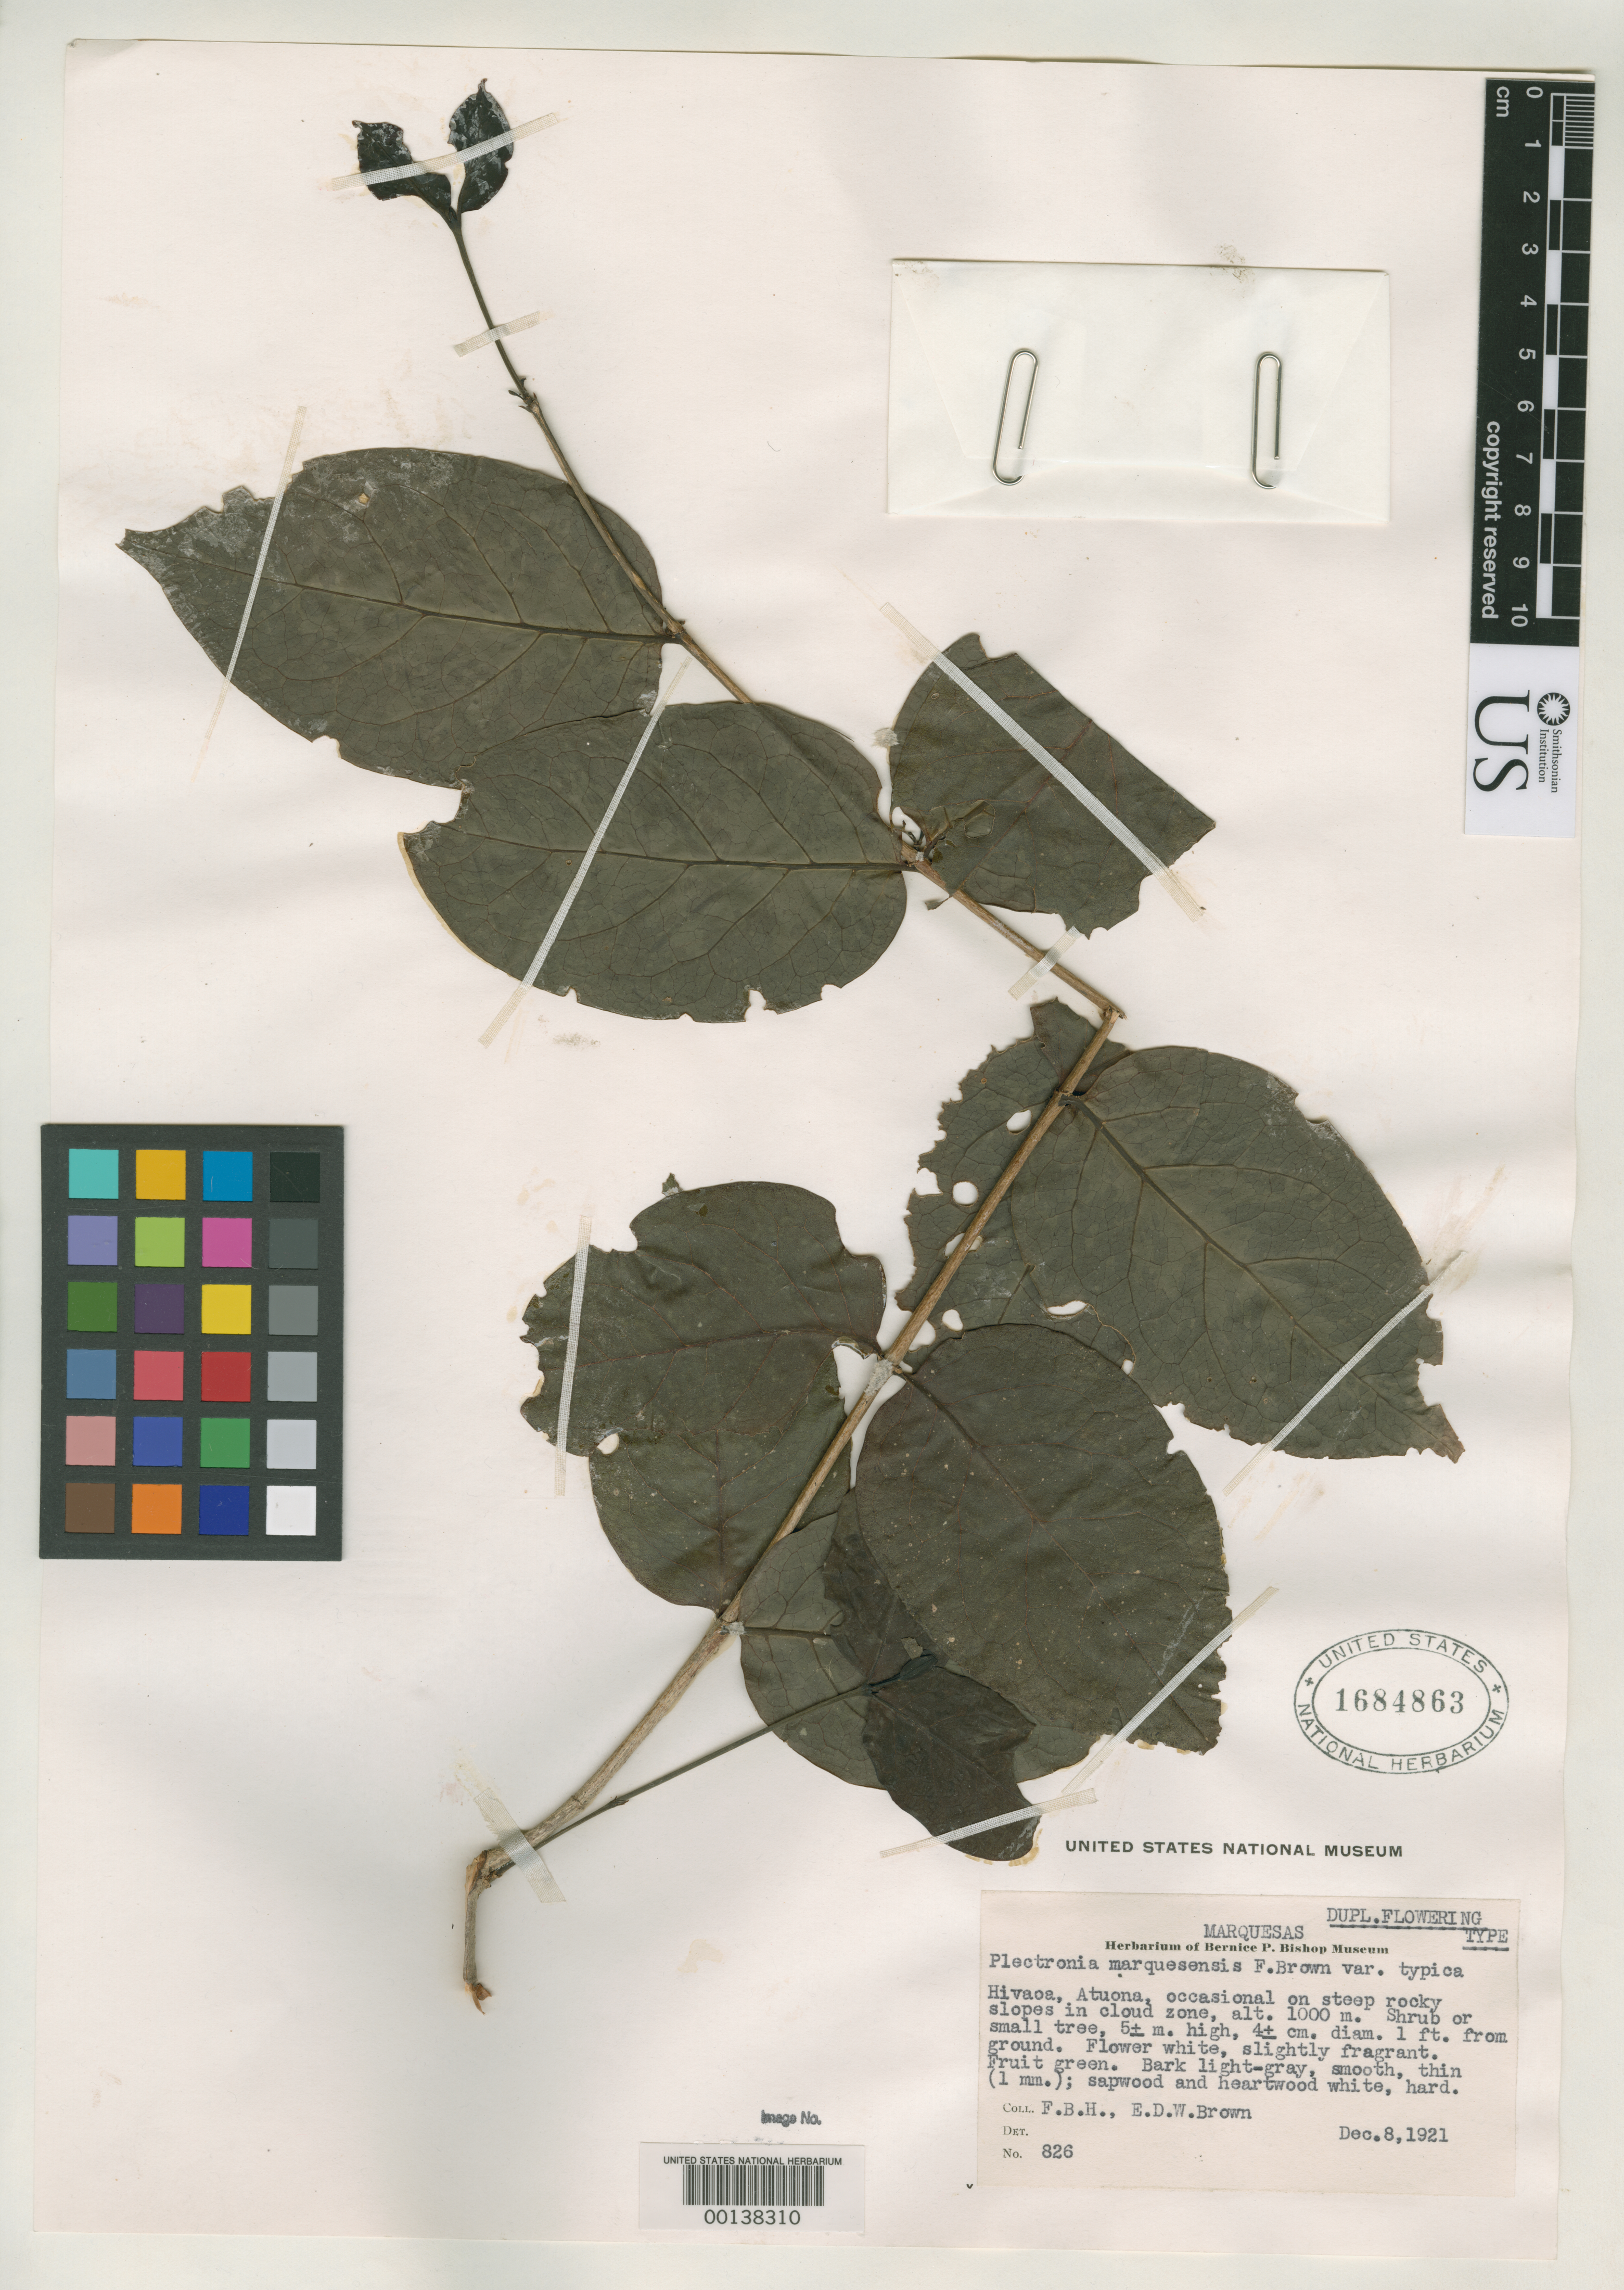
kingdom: Plantae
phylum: Tracheophyta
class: Magnoliopsida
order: Gentianales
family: Rubiaceae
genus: Plectronia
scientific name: Plectronia marquesensis var. typica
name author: F. Br.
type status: Type Fragment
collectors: F. Brown & E. Brown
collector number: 826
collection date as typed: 08 Dec 1921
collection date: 1921-12-08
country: French Polynesia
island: Hiva Oa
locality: Feani Trail, Atuona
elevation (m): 700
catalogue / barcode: US 1684863